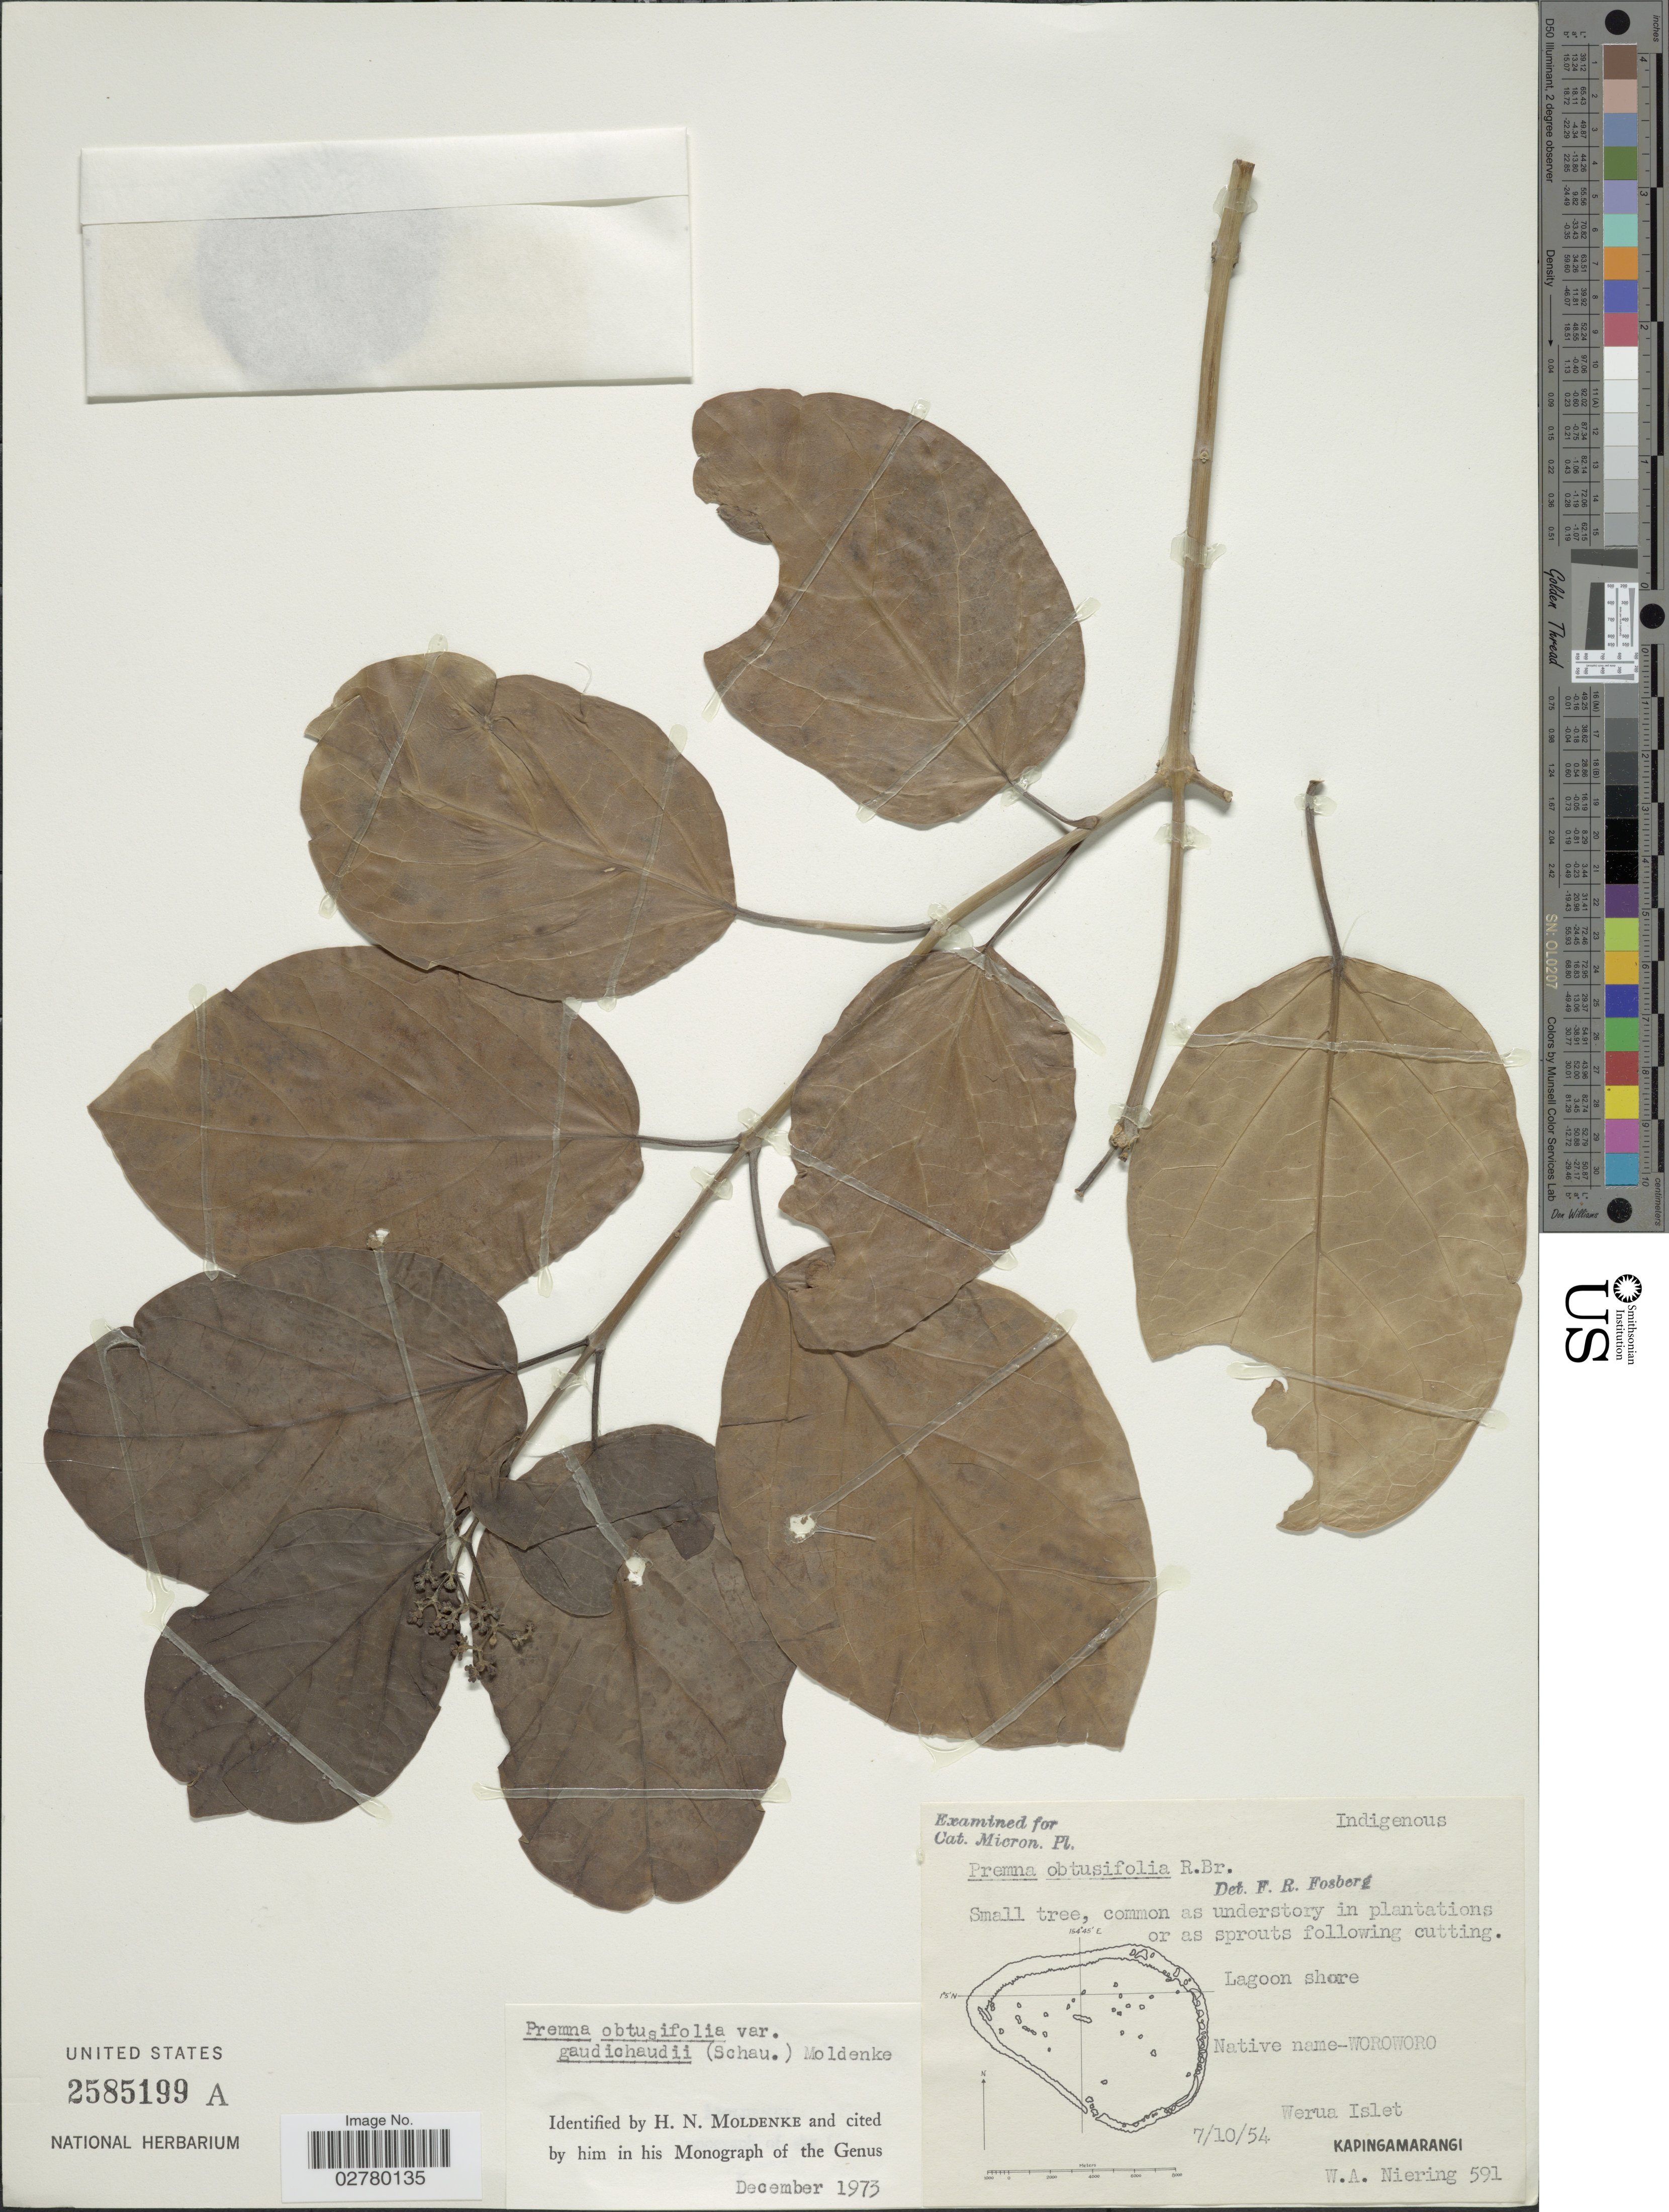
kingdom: Plantae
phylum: Tracheophyta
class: Magnoliopsida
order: Lamiales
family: Lamiaceae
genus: Premna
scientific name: Premna obtusifolia var. gaudichaudii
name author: (Schauer) Moldenke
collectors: W. Niering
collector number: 591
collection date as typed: Transcribed d/m/y: 10/7/54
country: Micronesia, Federated States of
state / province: Pohnpei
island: Kapingamarangi Atoll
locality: Werua Islet. Kapingamarangi.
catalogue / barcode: US 2585199A